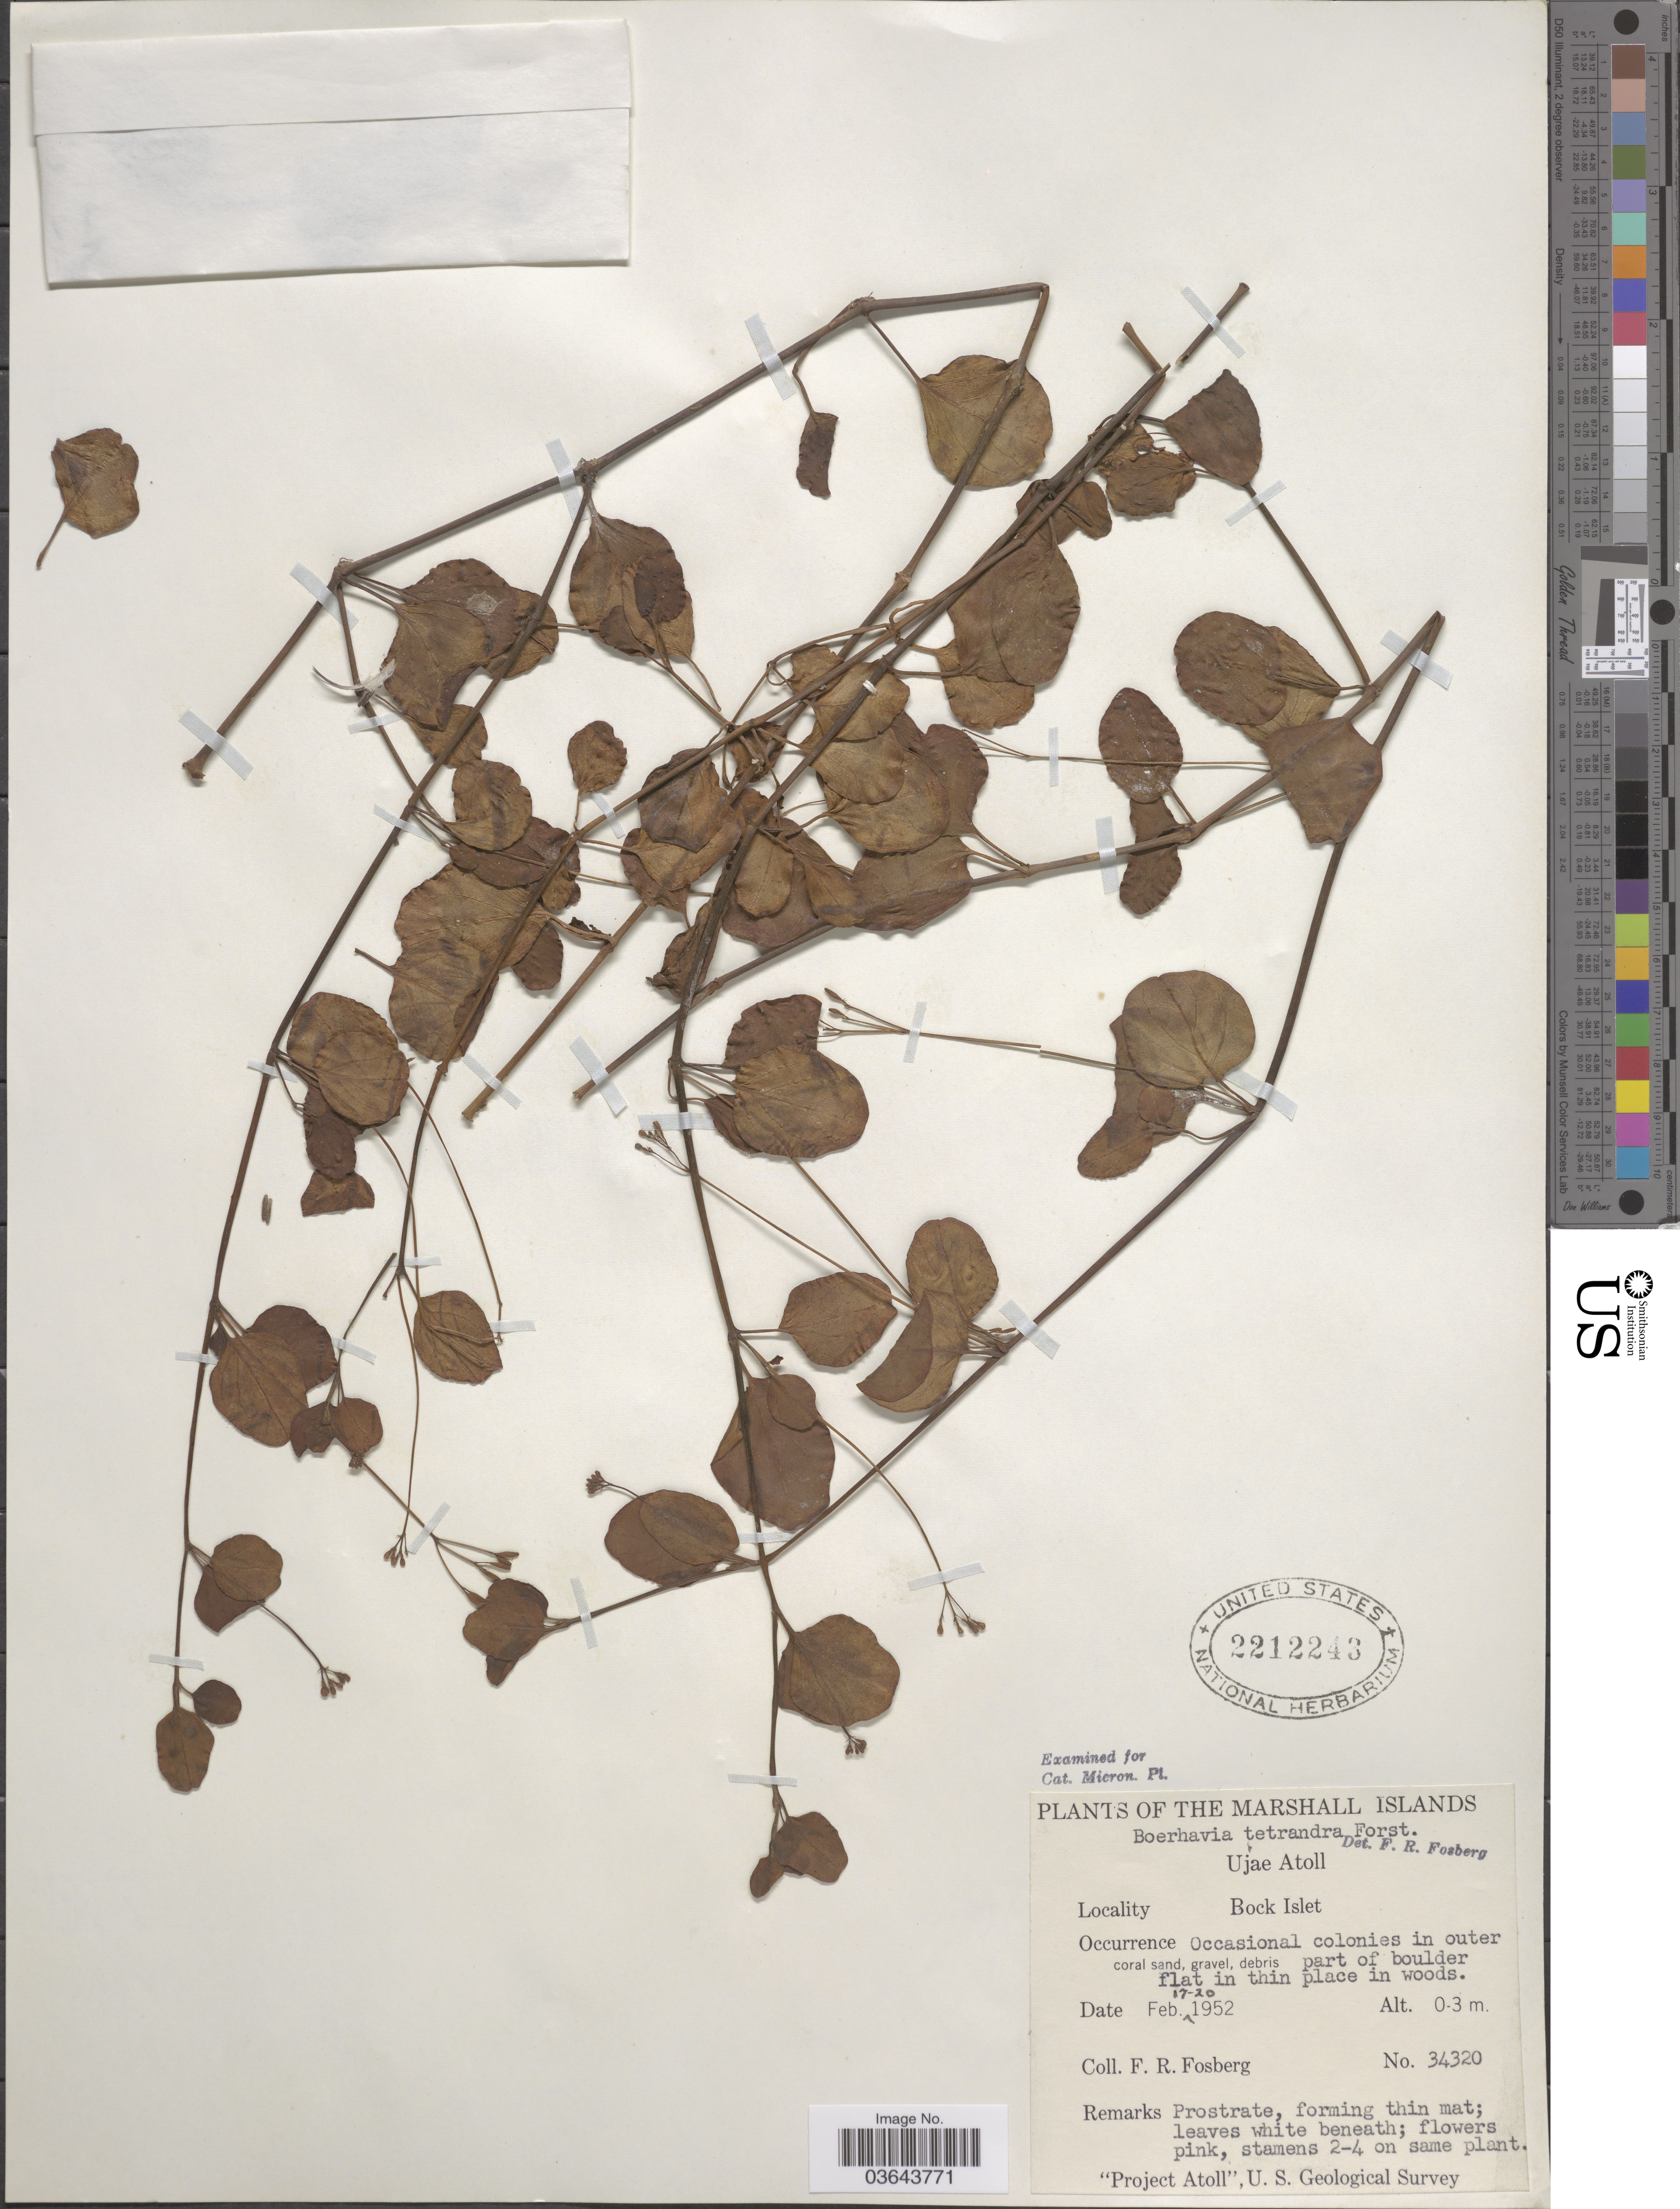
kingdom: Plantae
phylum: Tracheophyta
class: Magnoliopsida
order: Caryophyllales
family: Nyctaginaceae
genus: Boerhavia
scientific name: Boerhavia tetrandra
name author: G. Forst.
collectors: F. R. Fosberg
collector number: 34320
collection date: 1952-02-17/1952-02-20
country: Marshall Islands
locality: Ujae Atoll. Bock Islet.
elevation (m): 0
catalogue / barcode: US 2212243